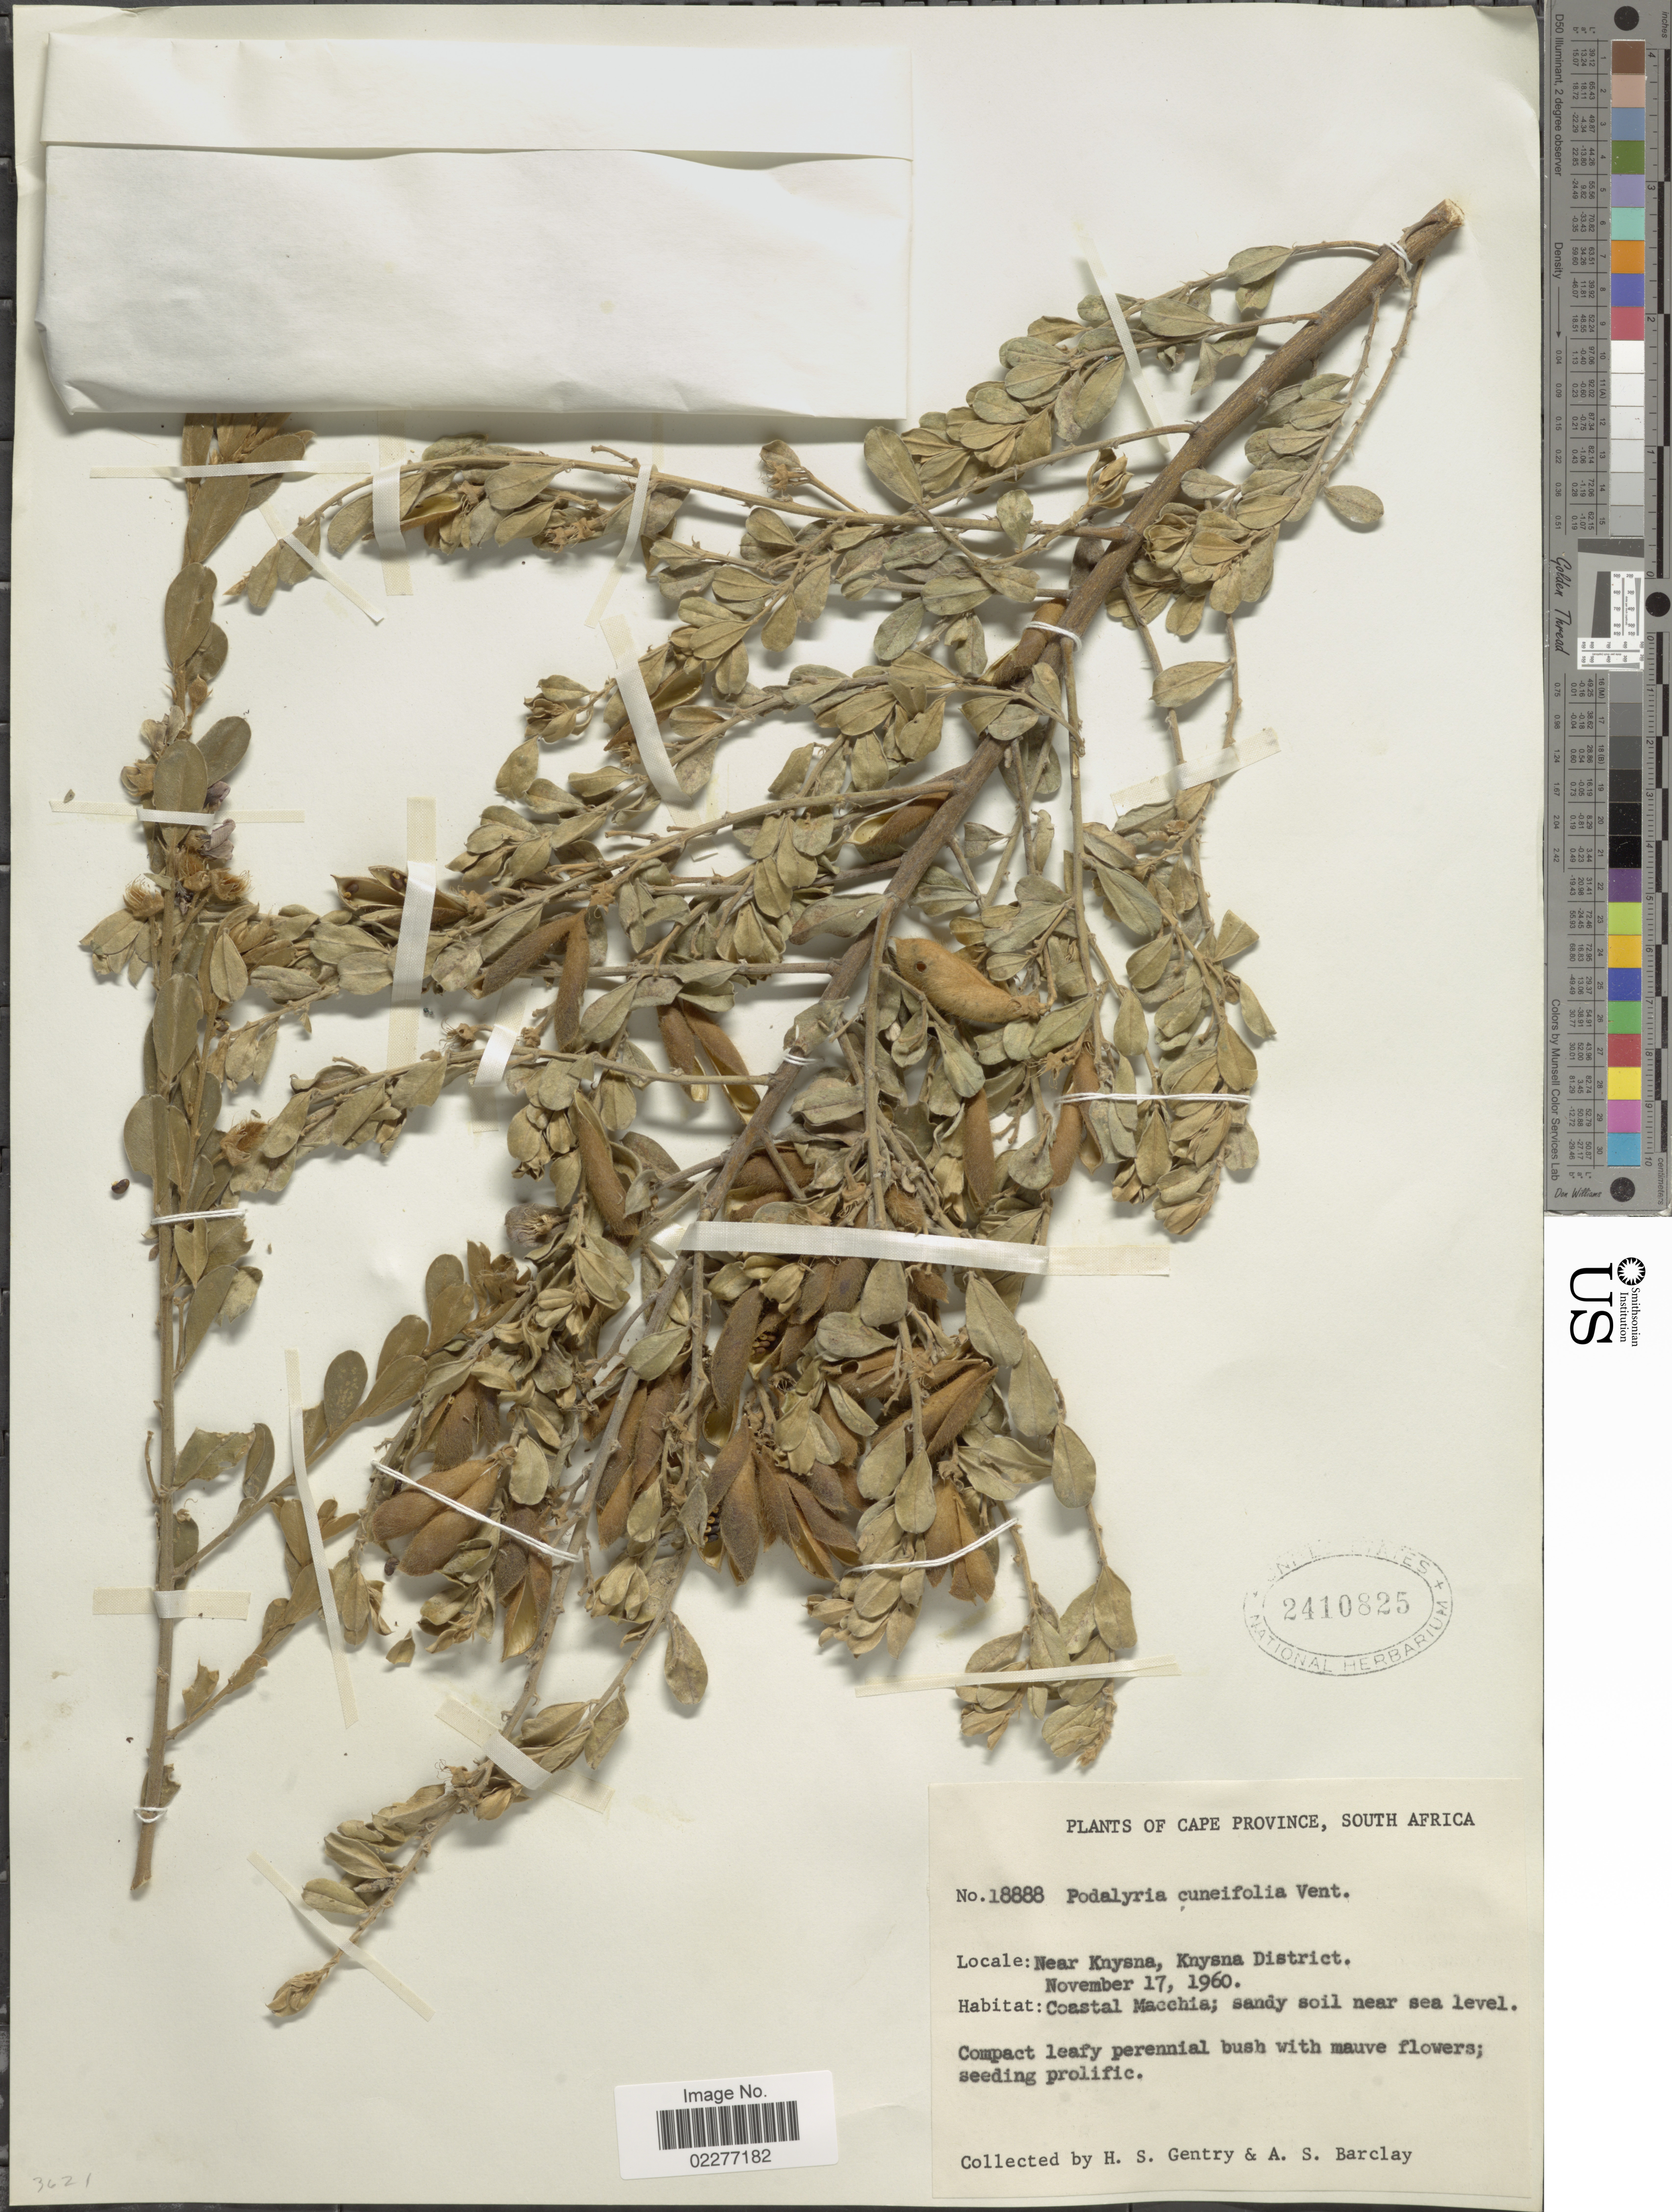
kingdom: Plantae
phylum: Tracheophyta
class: Magnoliopsida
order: Fabales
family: Fabaceae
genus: Podalyria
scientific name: Podalyria cuneifolia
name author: Vent.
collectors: H. S. Gentry & A. S. Barclay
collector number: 18888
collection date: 1960-11-17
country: South Africa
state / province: Western Cape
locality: Near Knysna, Knysna District, Coastal Macchia; sandy soil near sea level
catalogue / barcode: US 2410825